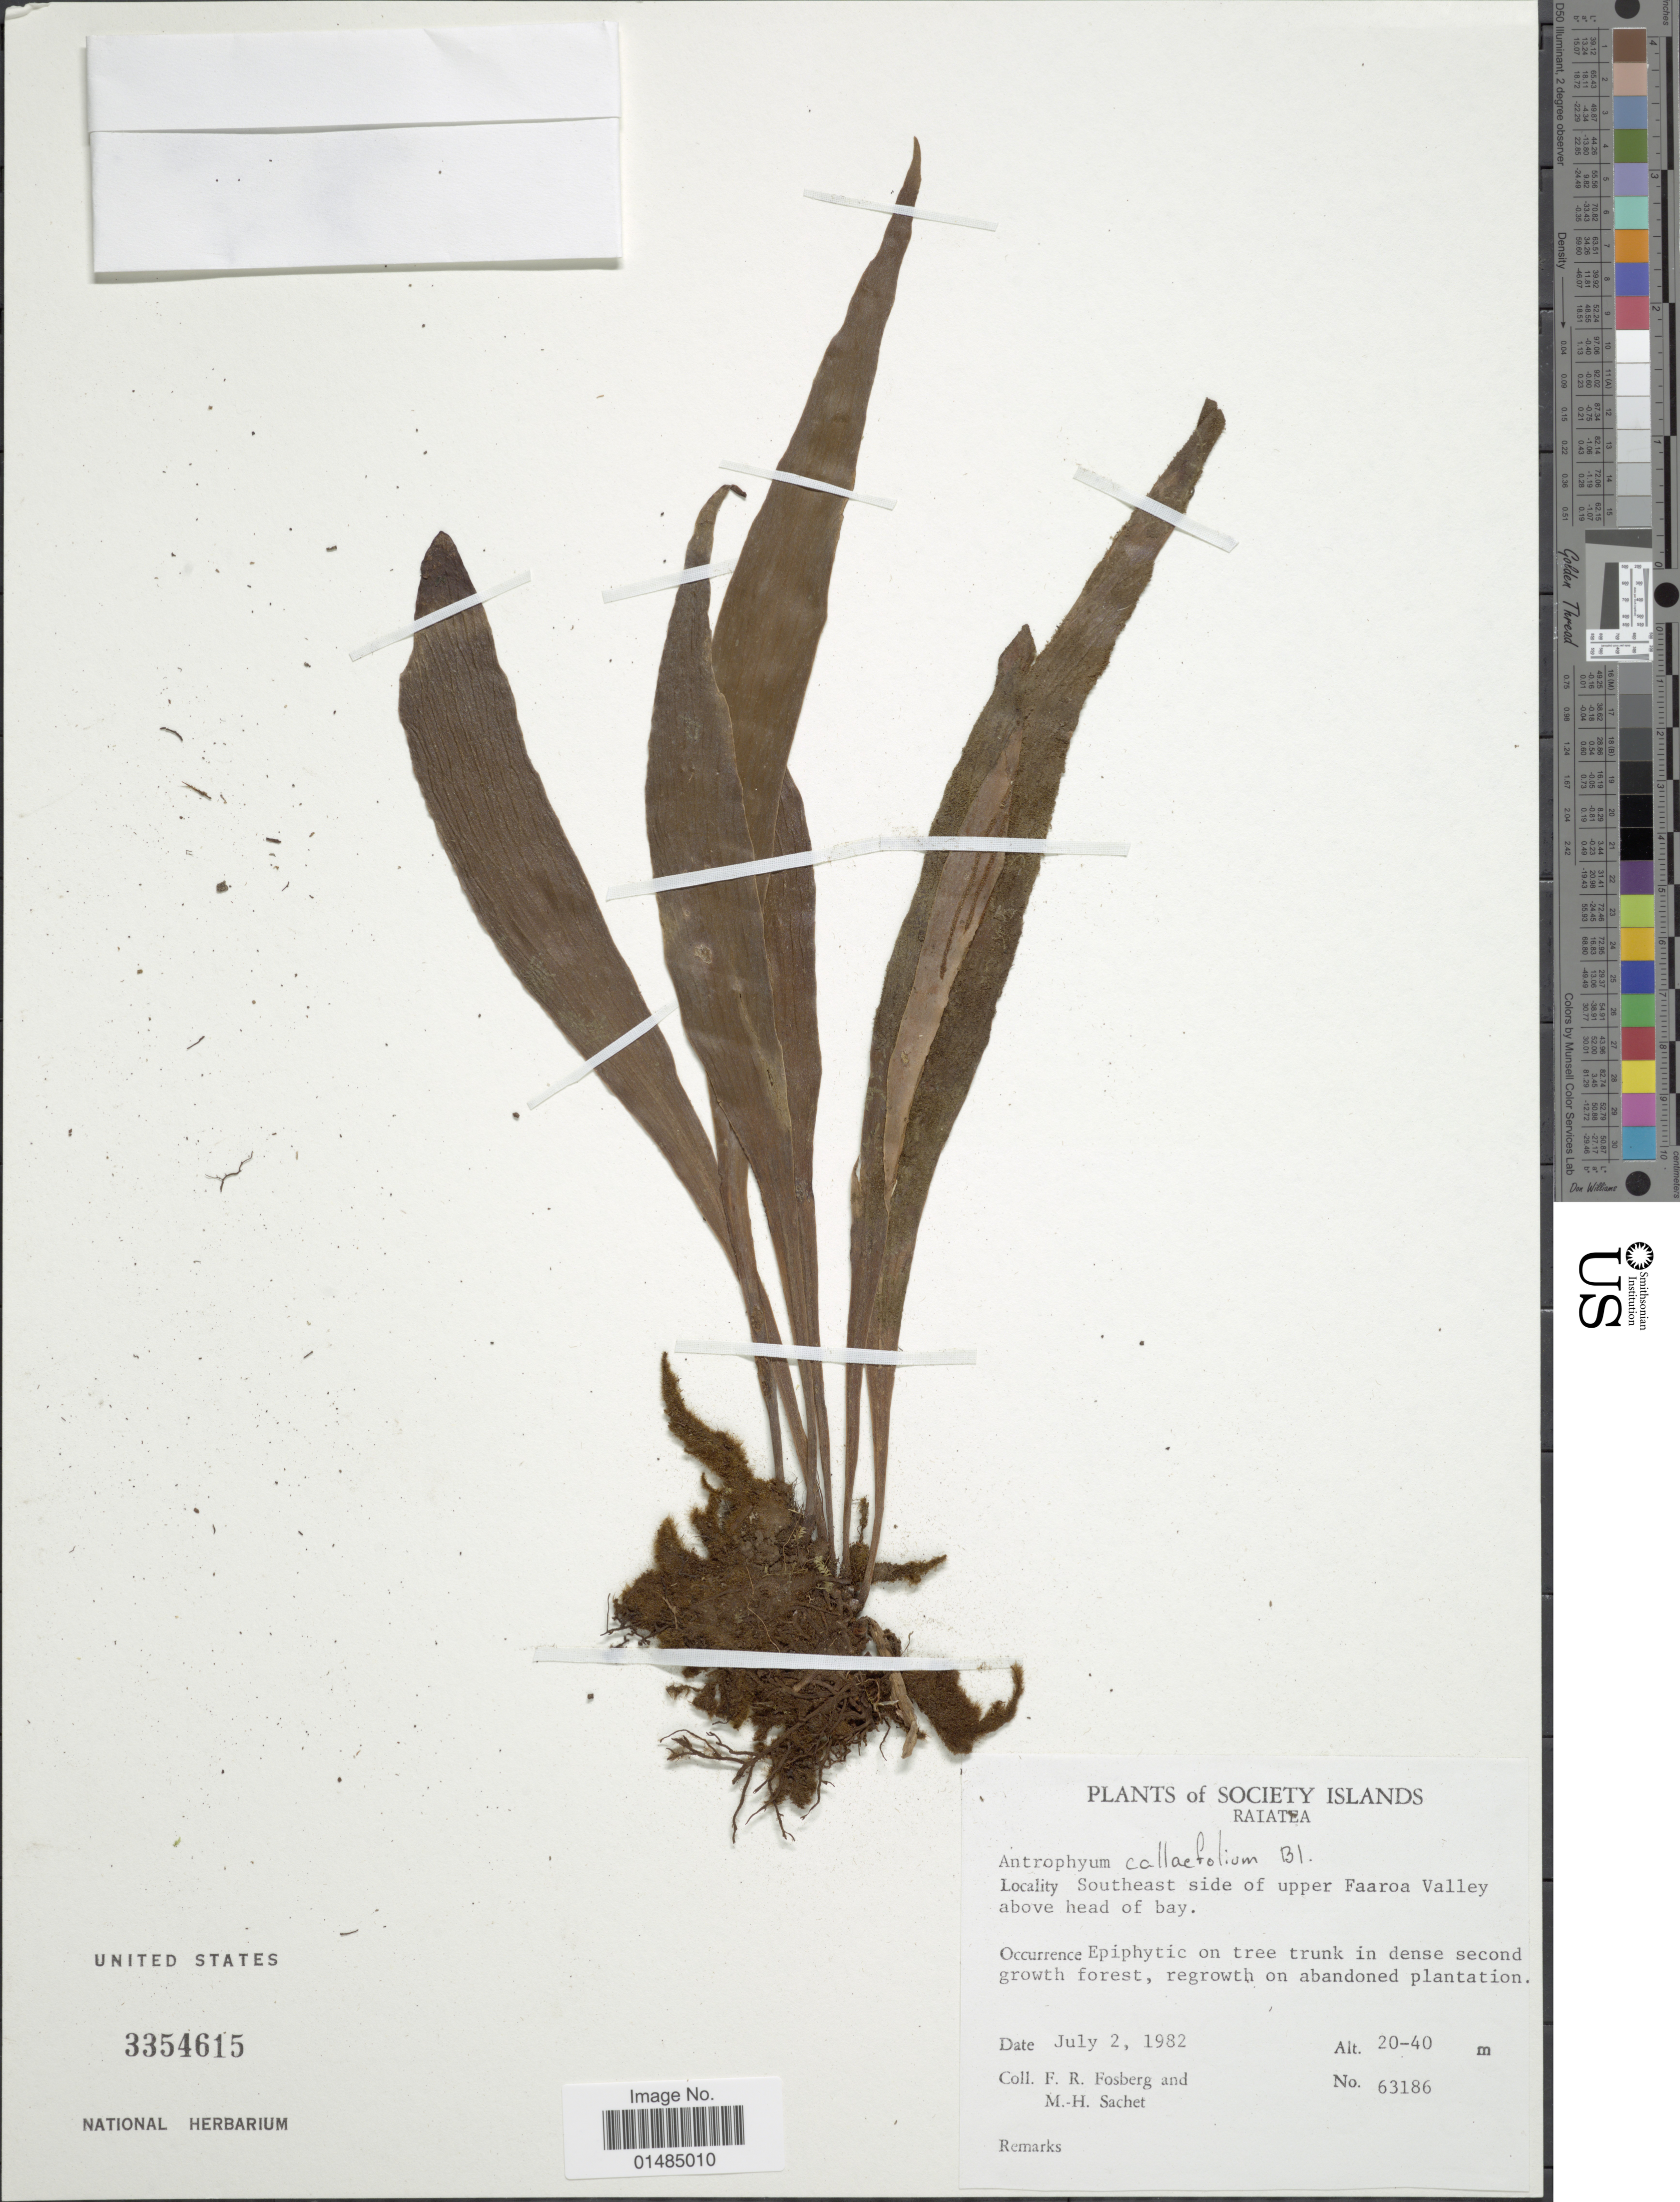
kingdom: Plantae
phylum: Tracheophyta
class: Polypodiopsida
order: Polypodiales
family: Pteridaceae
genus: Antrophyum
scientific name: Antrophyum callifolium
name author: Blume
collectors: F. R. Fosberg & M.-H. Sachet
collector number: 63186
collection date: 1982-07-02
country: French Polynesia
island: Raiatea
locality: The Society Islands, Raiatea, Southeast side of upper Faaroa Valley above head of bay.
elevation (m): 20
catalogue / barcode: US 3354615